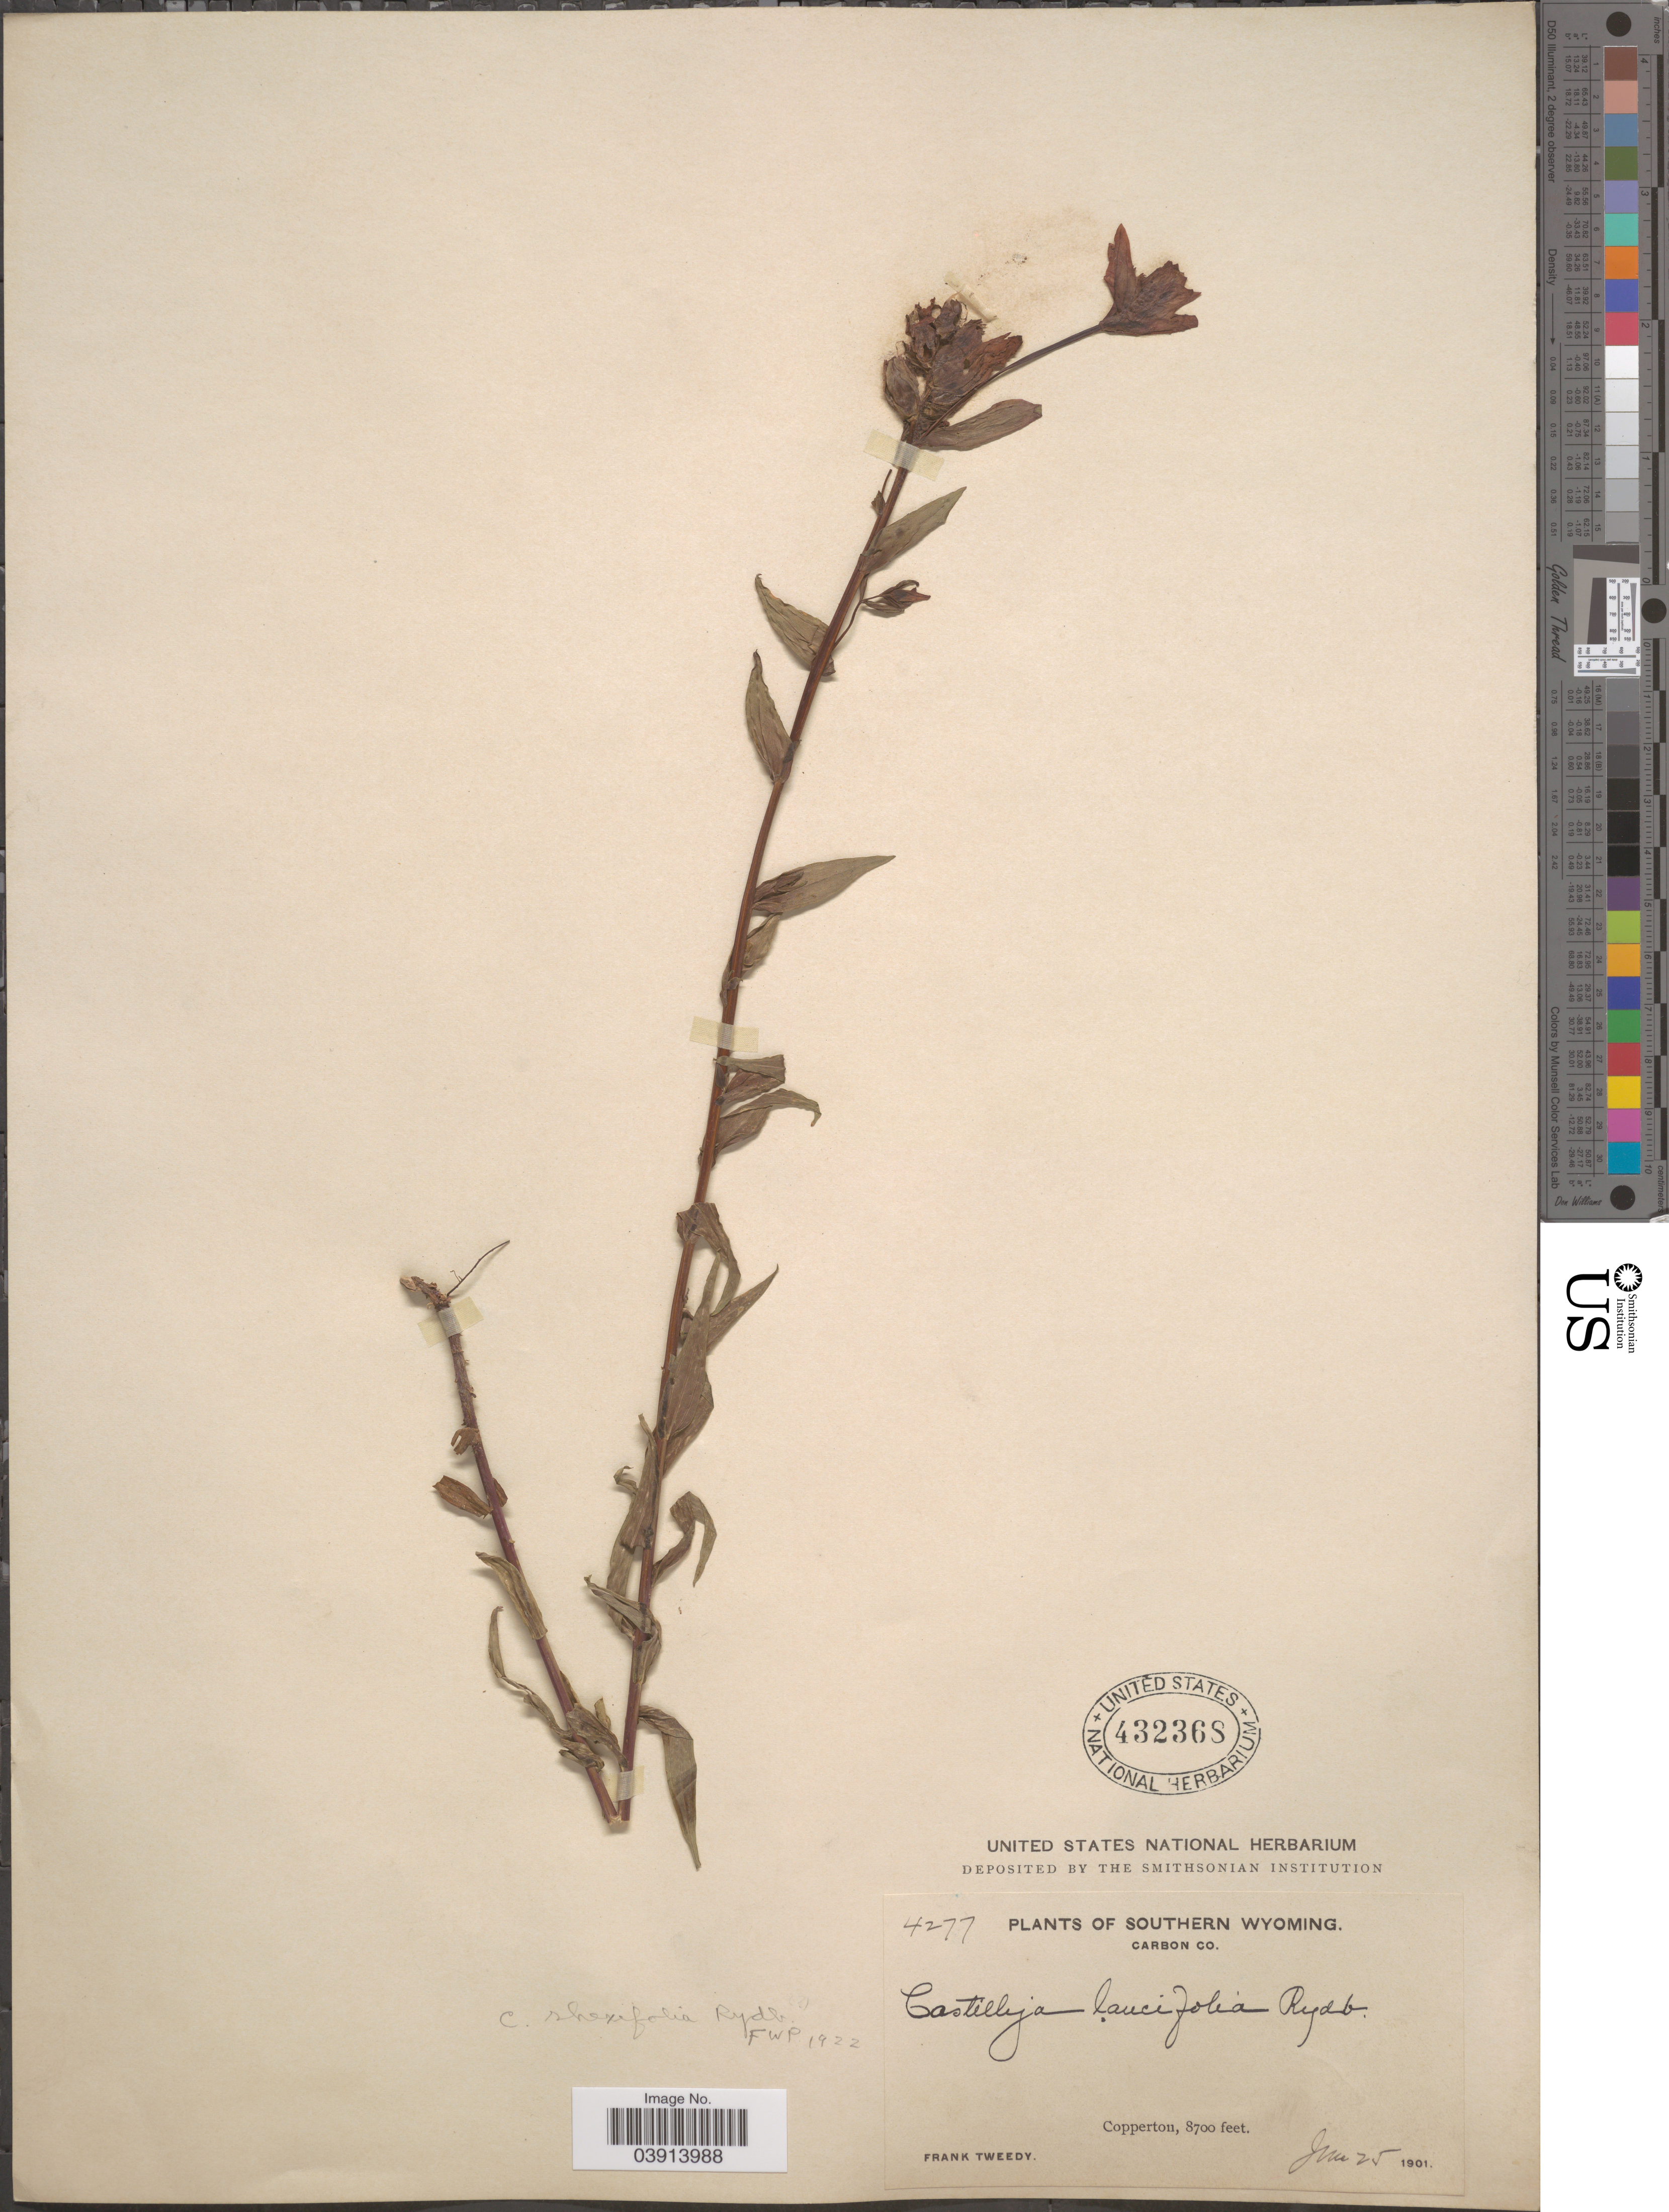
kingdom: Plantae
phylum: Tracheophyta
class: Magnoliopsida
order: Lamiales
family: Orobanchaceae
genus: Castilleja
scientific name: Castilleja rhexiifolia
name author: Rydb.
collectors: F. Tweedy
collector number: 4277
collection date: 1901-06-25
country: United States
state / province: Wyoming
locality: Southern Wyoming. Carbon Co. Copperton.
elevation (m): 2652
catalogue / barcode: US 432368